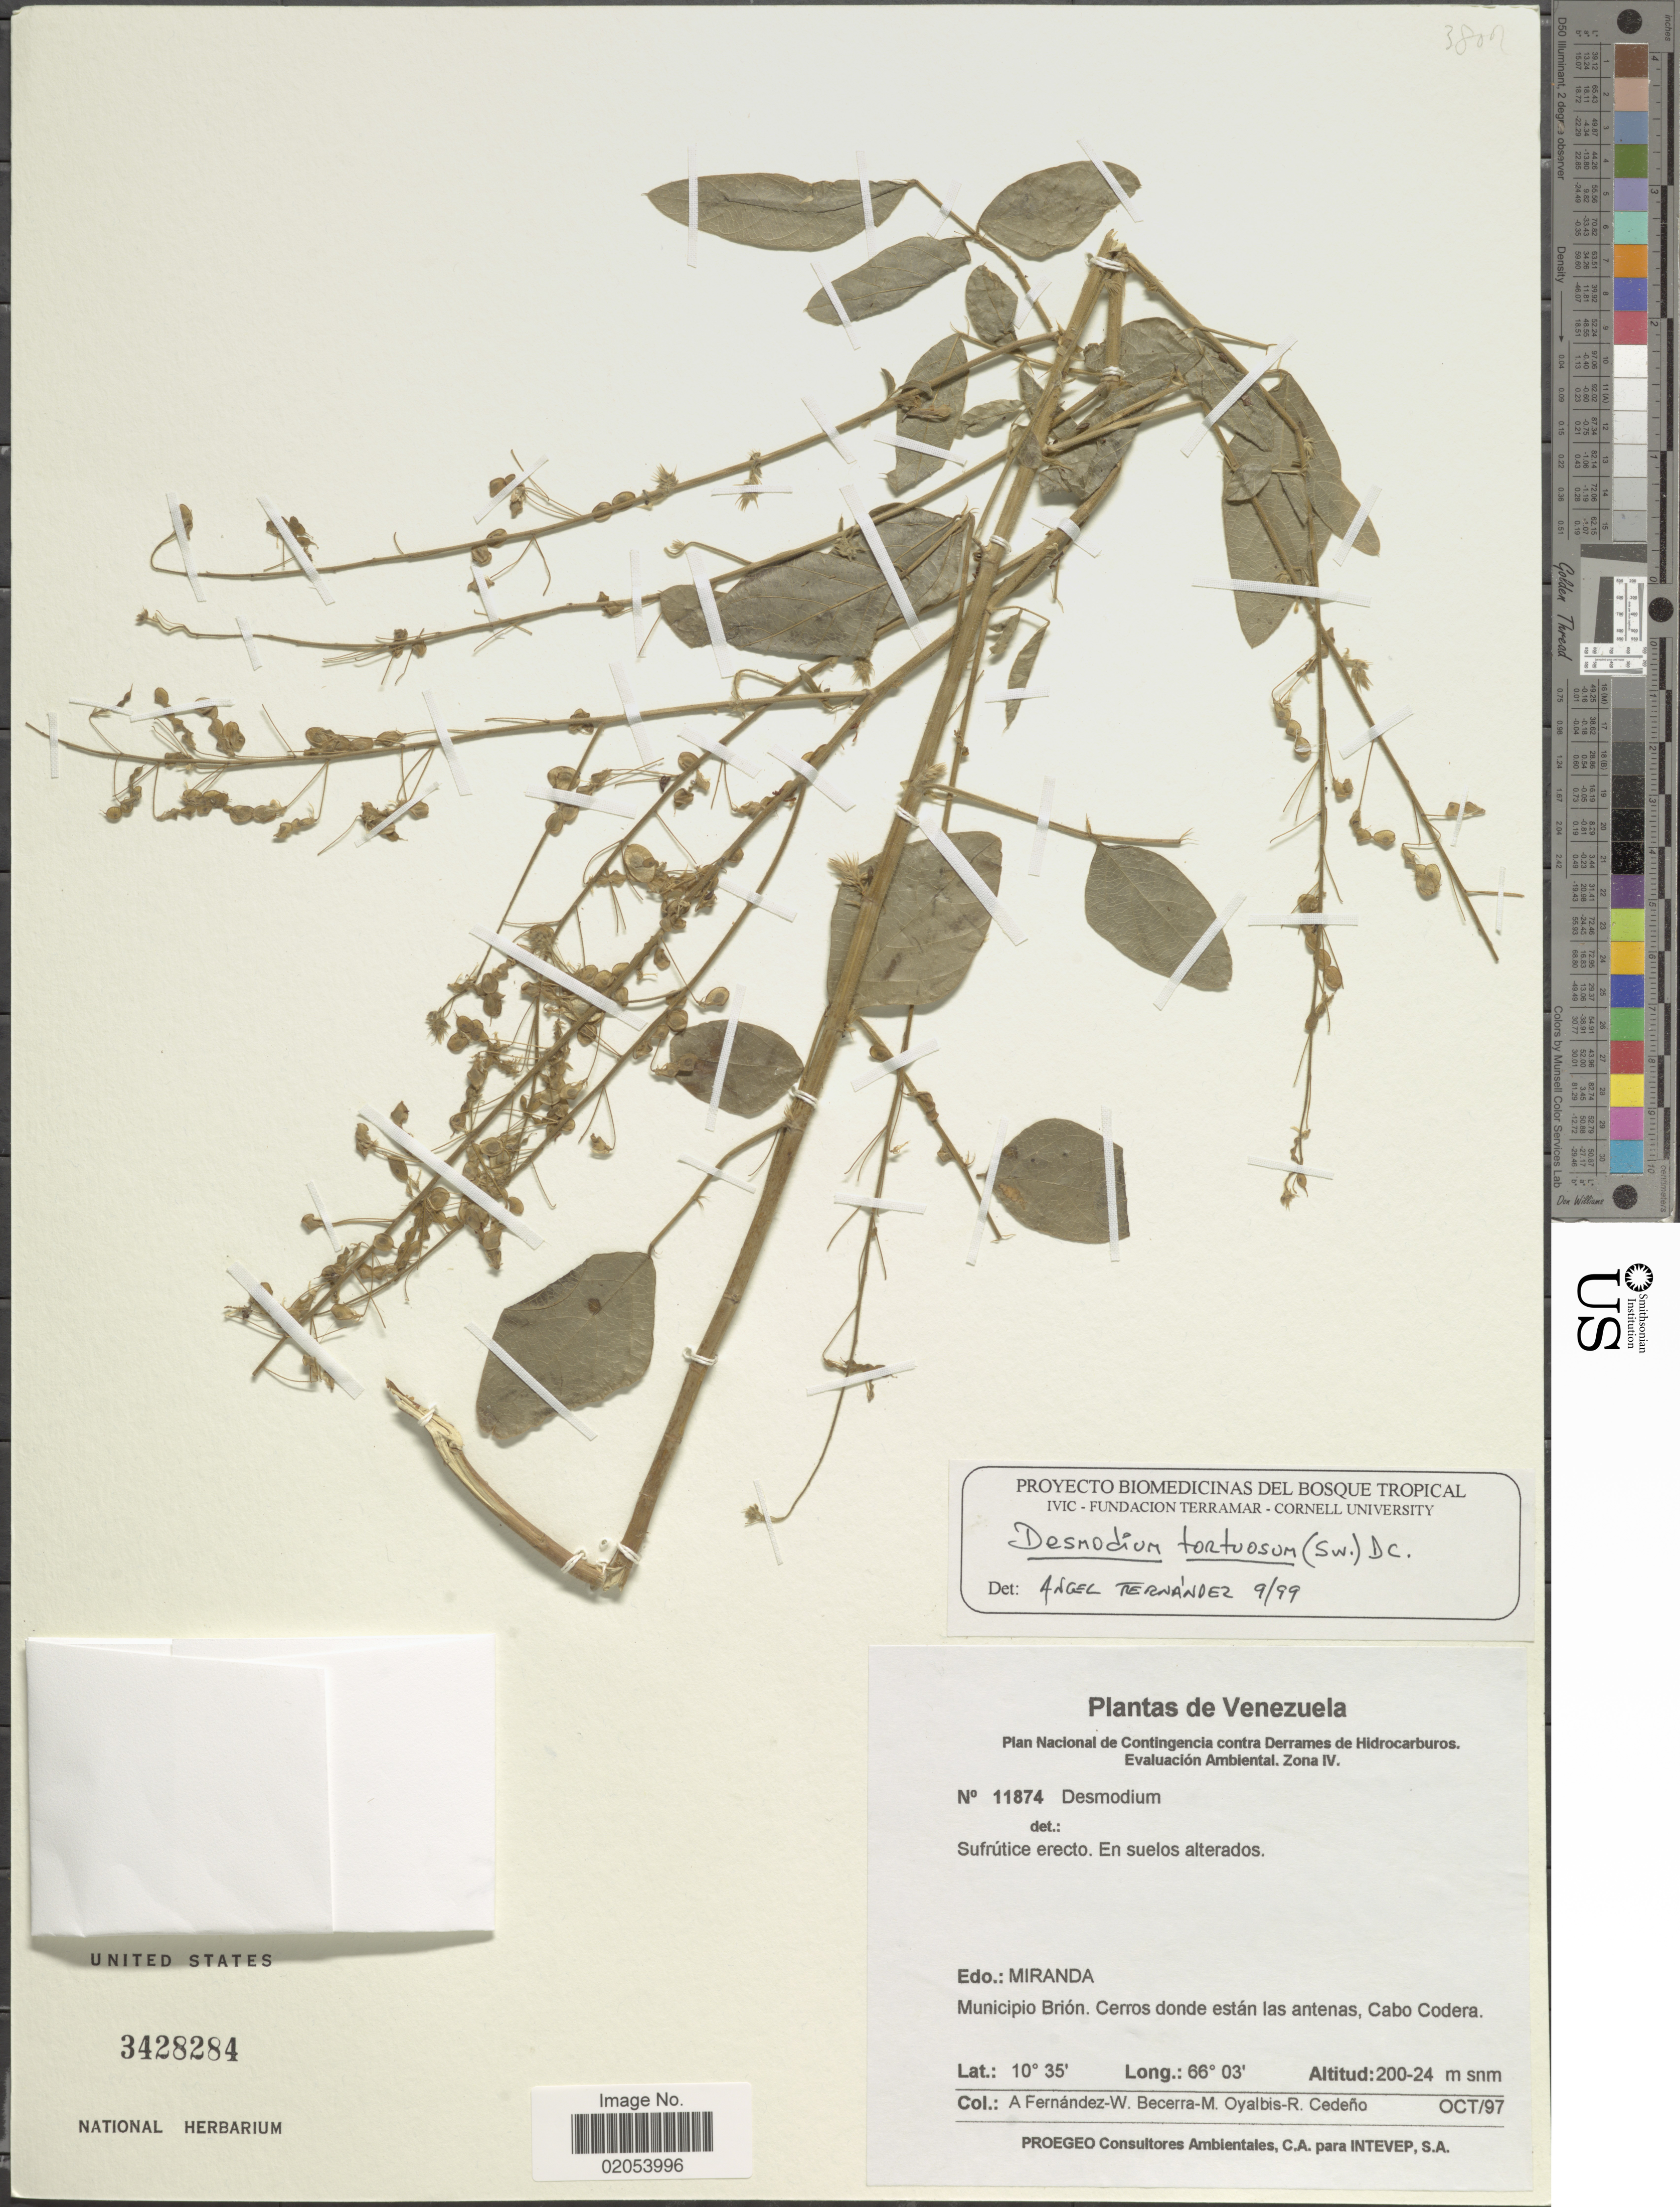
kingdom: Plantae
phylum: Tracheophyta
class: Magnoliopsida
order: Fabales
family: Fabaceae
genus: Desmodium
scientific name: Desmodium tortuosum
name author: (Sw.) DC.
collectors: A. Fernández, W. Becerra, M. Oyalbis & R. Cedeño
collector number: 11874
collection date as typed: Transcribed d/m/y: /10/97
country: Venezuela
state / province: Miranda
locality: Municipio Brion. Cerros donde estan las amtenas, Cabo Codera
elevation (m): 200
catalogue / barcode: US 3428284